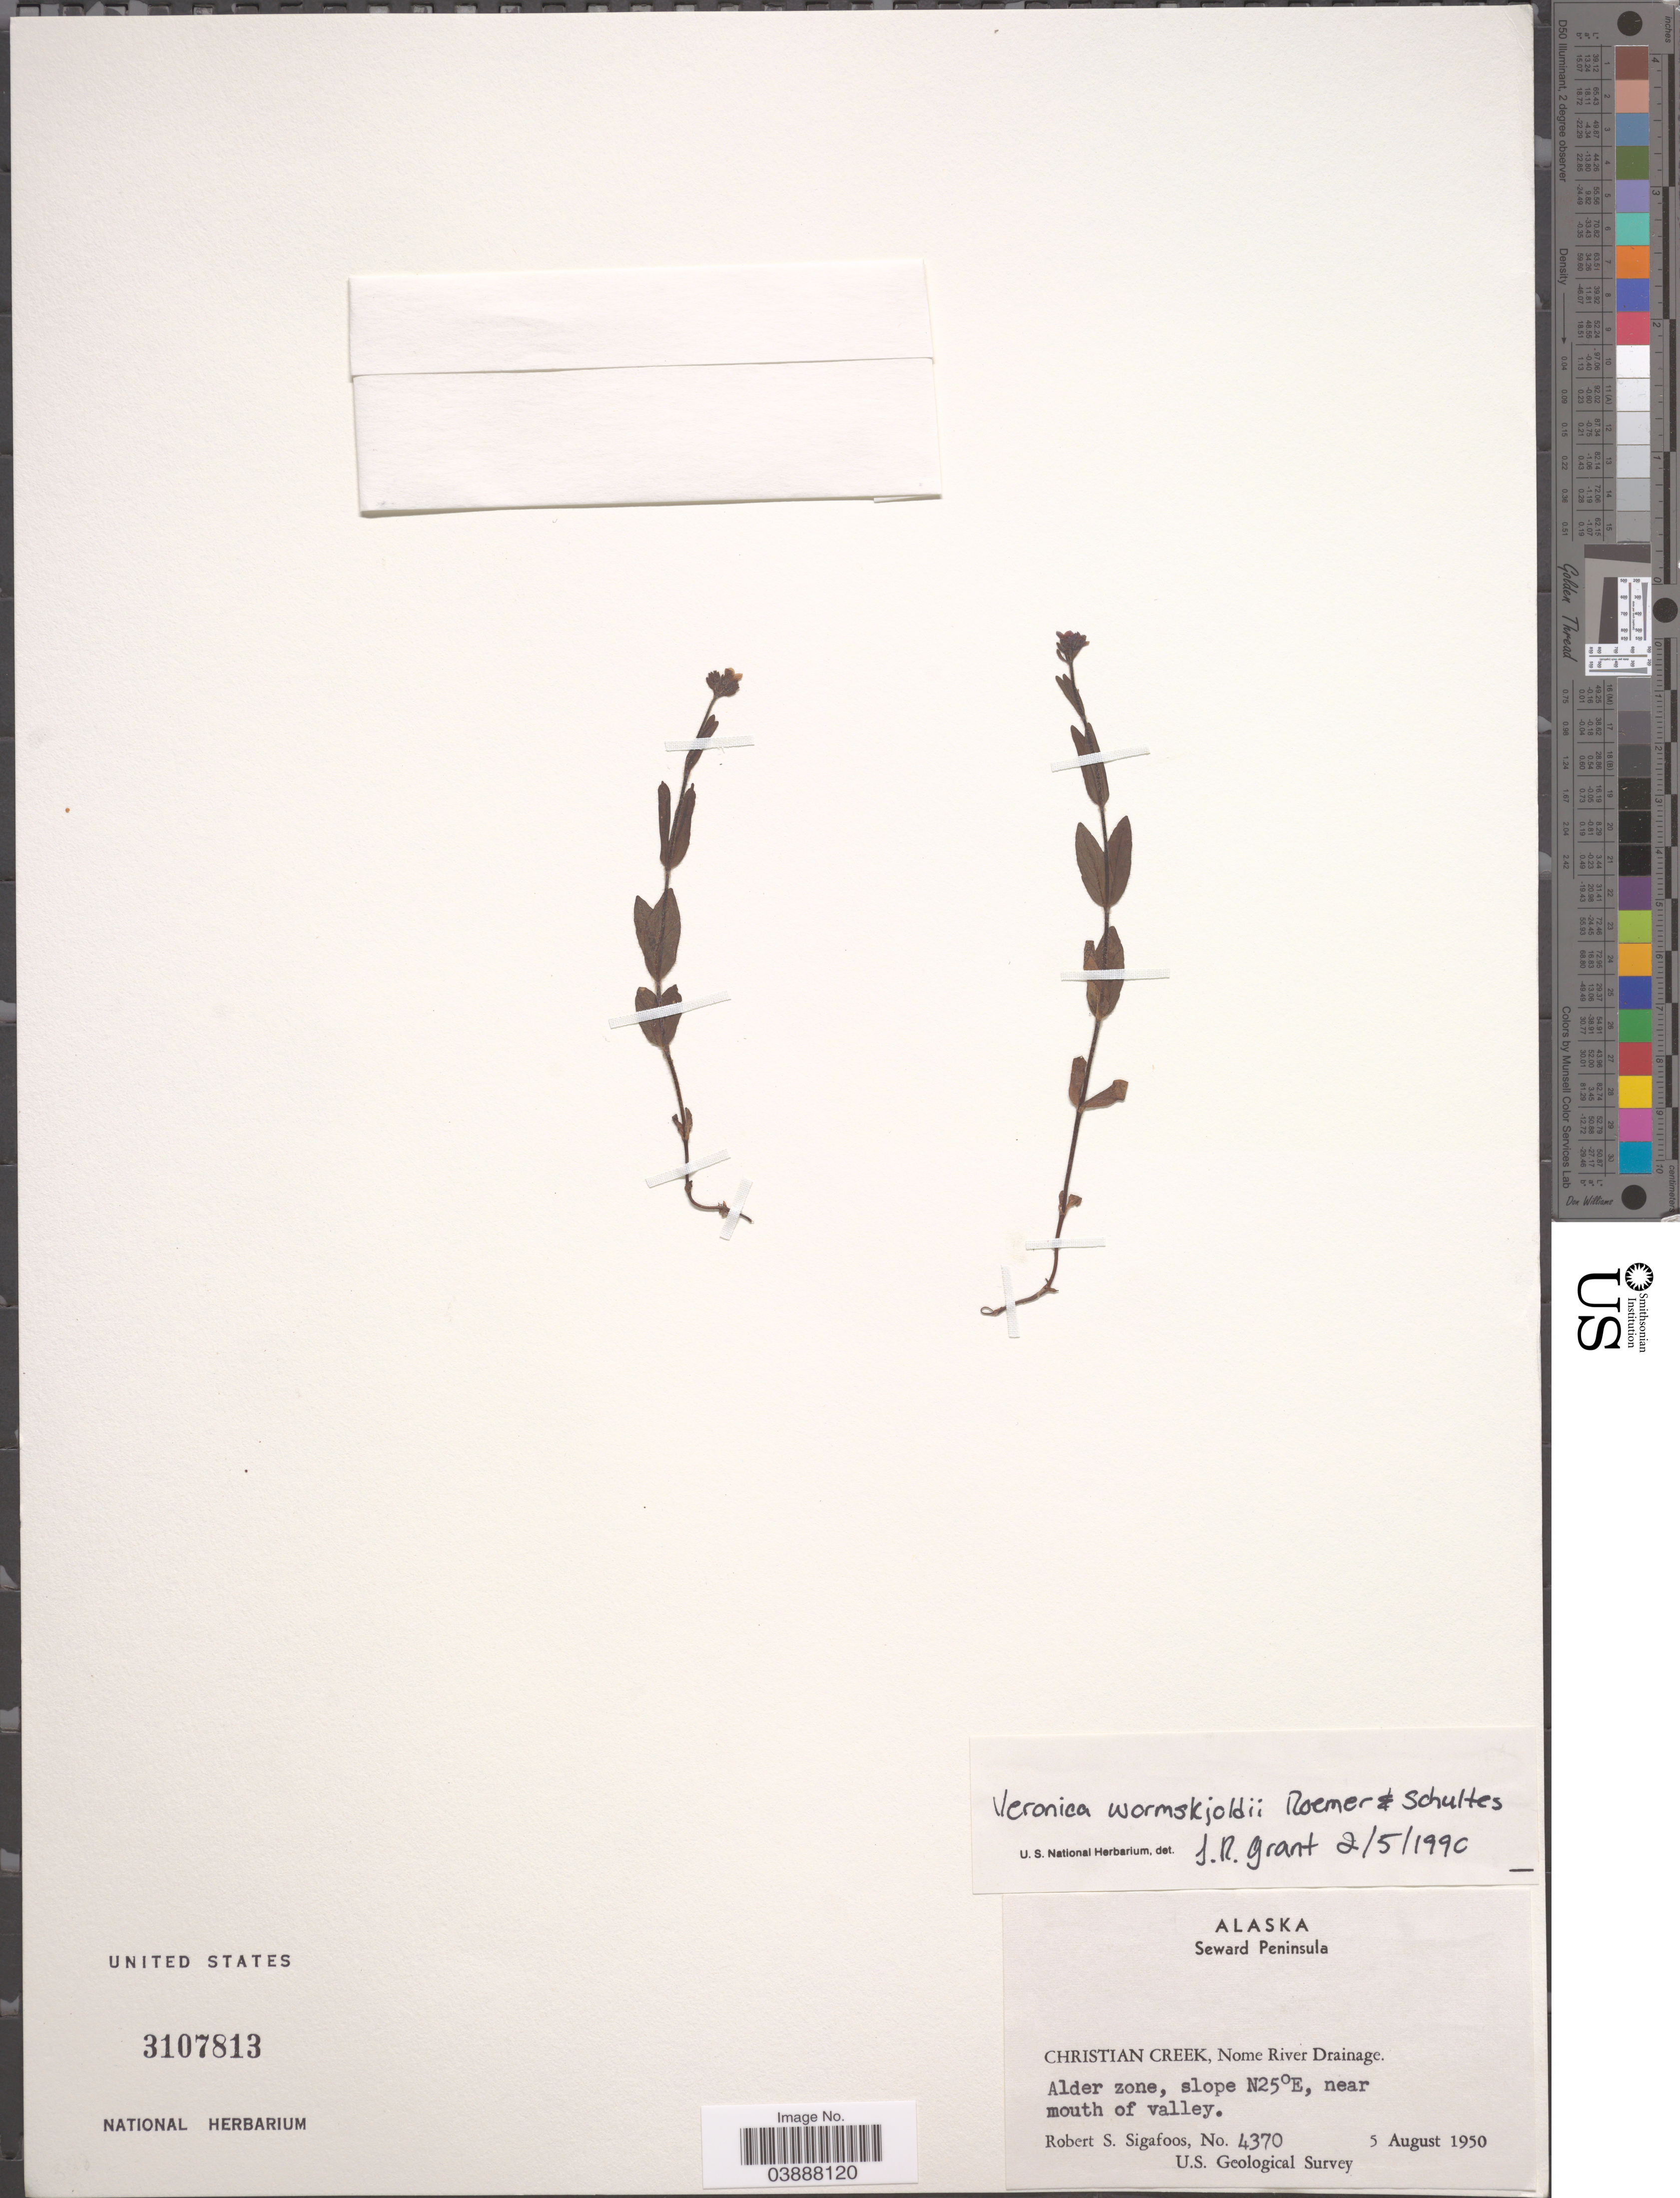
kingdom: Plantae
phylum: Tracheophyta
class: Magnoliopsida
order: Lamiales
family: Plantaginaceae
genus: Veronica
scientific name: Veronica wormskjoldii subsp. wormskjoldii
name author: Roem. & Schult.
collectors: R. Sigafoos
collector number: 4370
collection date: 1950-08-05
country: United States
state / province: Alaska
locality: Seward Peninsula. Christian Creek, Nome River Drainage. Alder zone, slope N25ºE, near mouth of valley.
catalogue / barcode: US 3107813